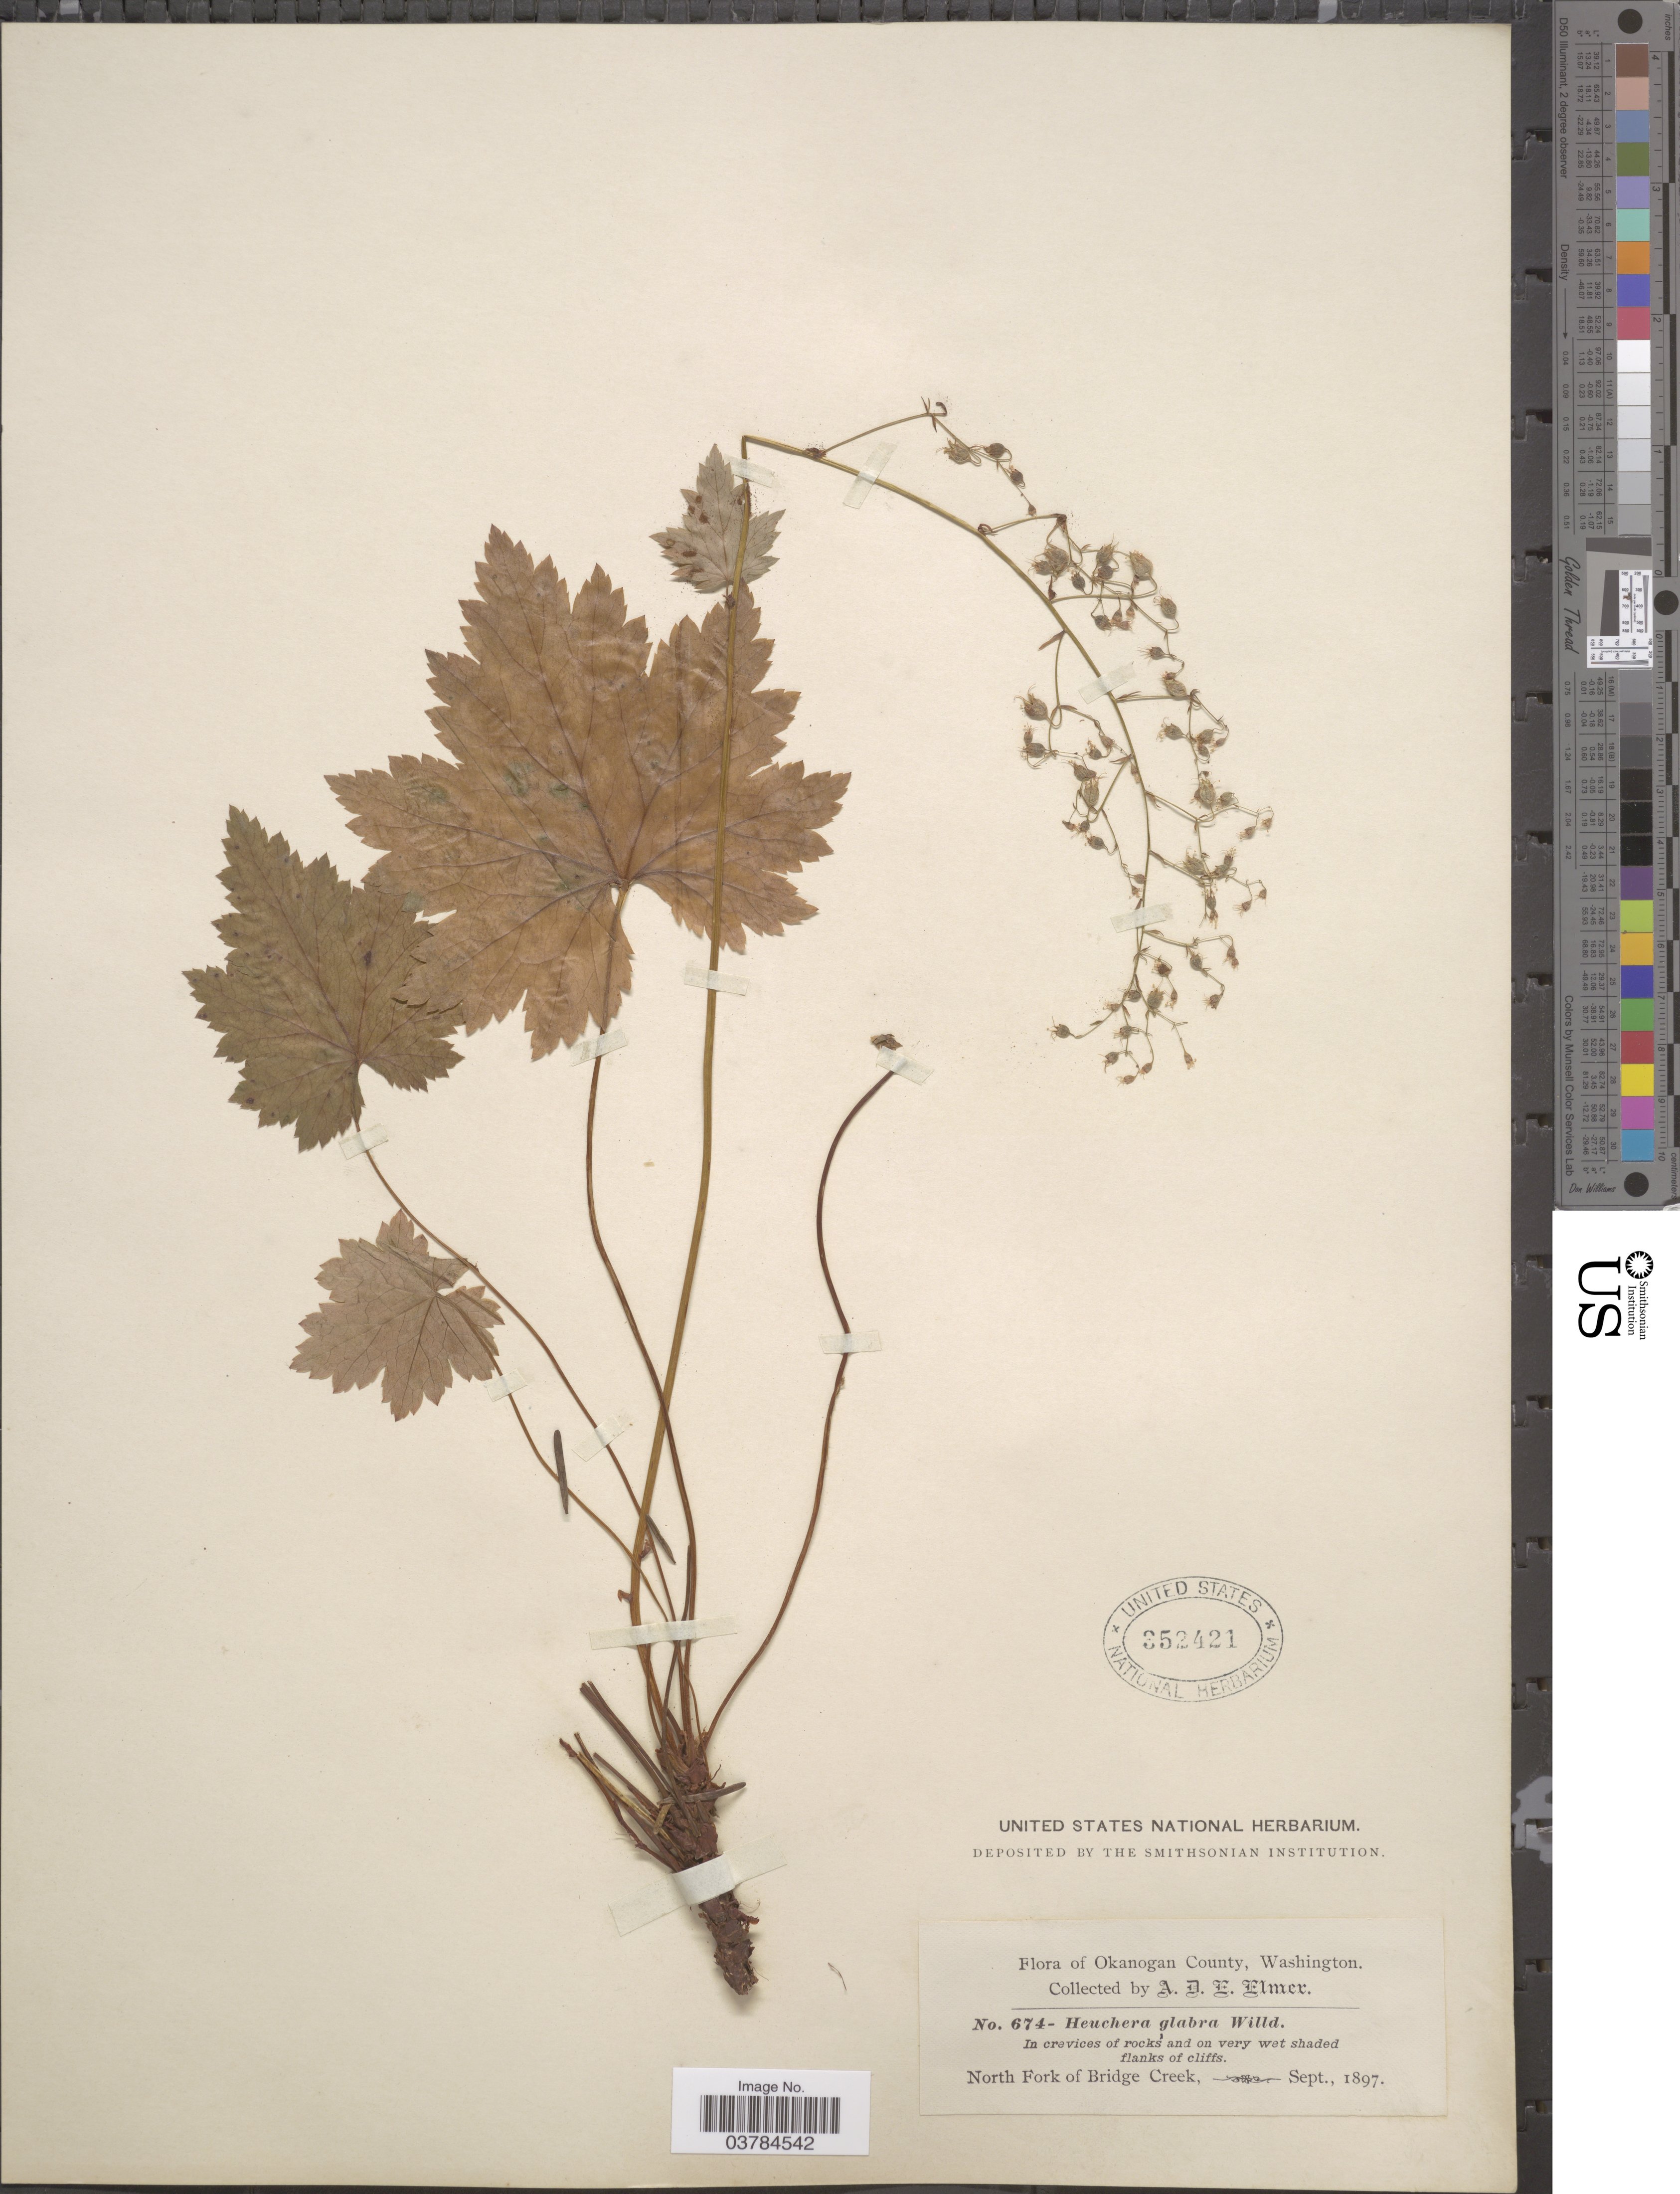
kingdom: Plantae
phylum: Tracheophyta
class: Magnoliopsida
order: Saxifragales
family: Saxifragaceae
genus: Heuchera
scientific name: Heuchera glabra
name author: Willd. ex Roem. & Schult.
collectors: A. D. E. Elmer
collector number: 674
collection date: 1897-09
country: United States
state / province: Washington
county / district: Okanogan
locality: Okanogan County. North Fork of Bridge Creek.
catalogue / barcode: US 352421